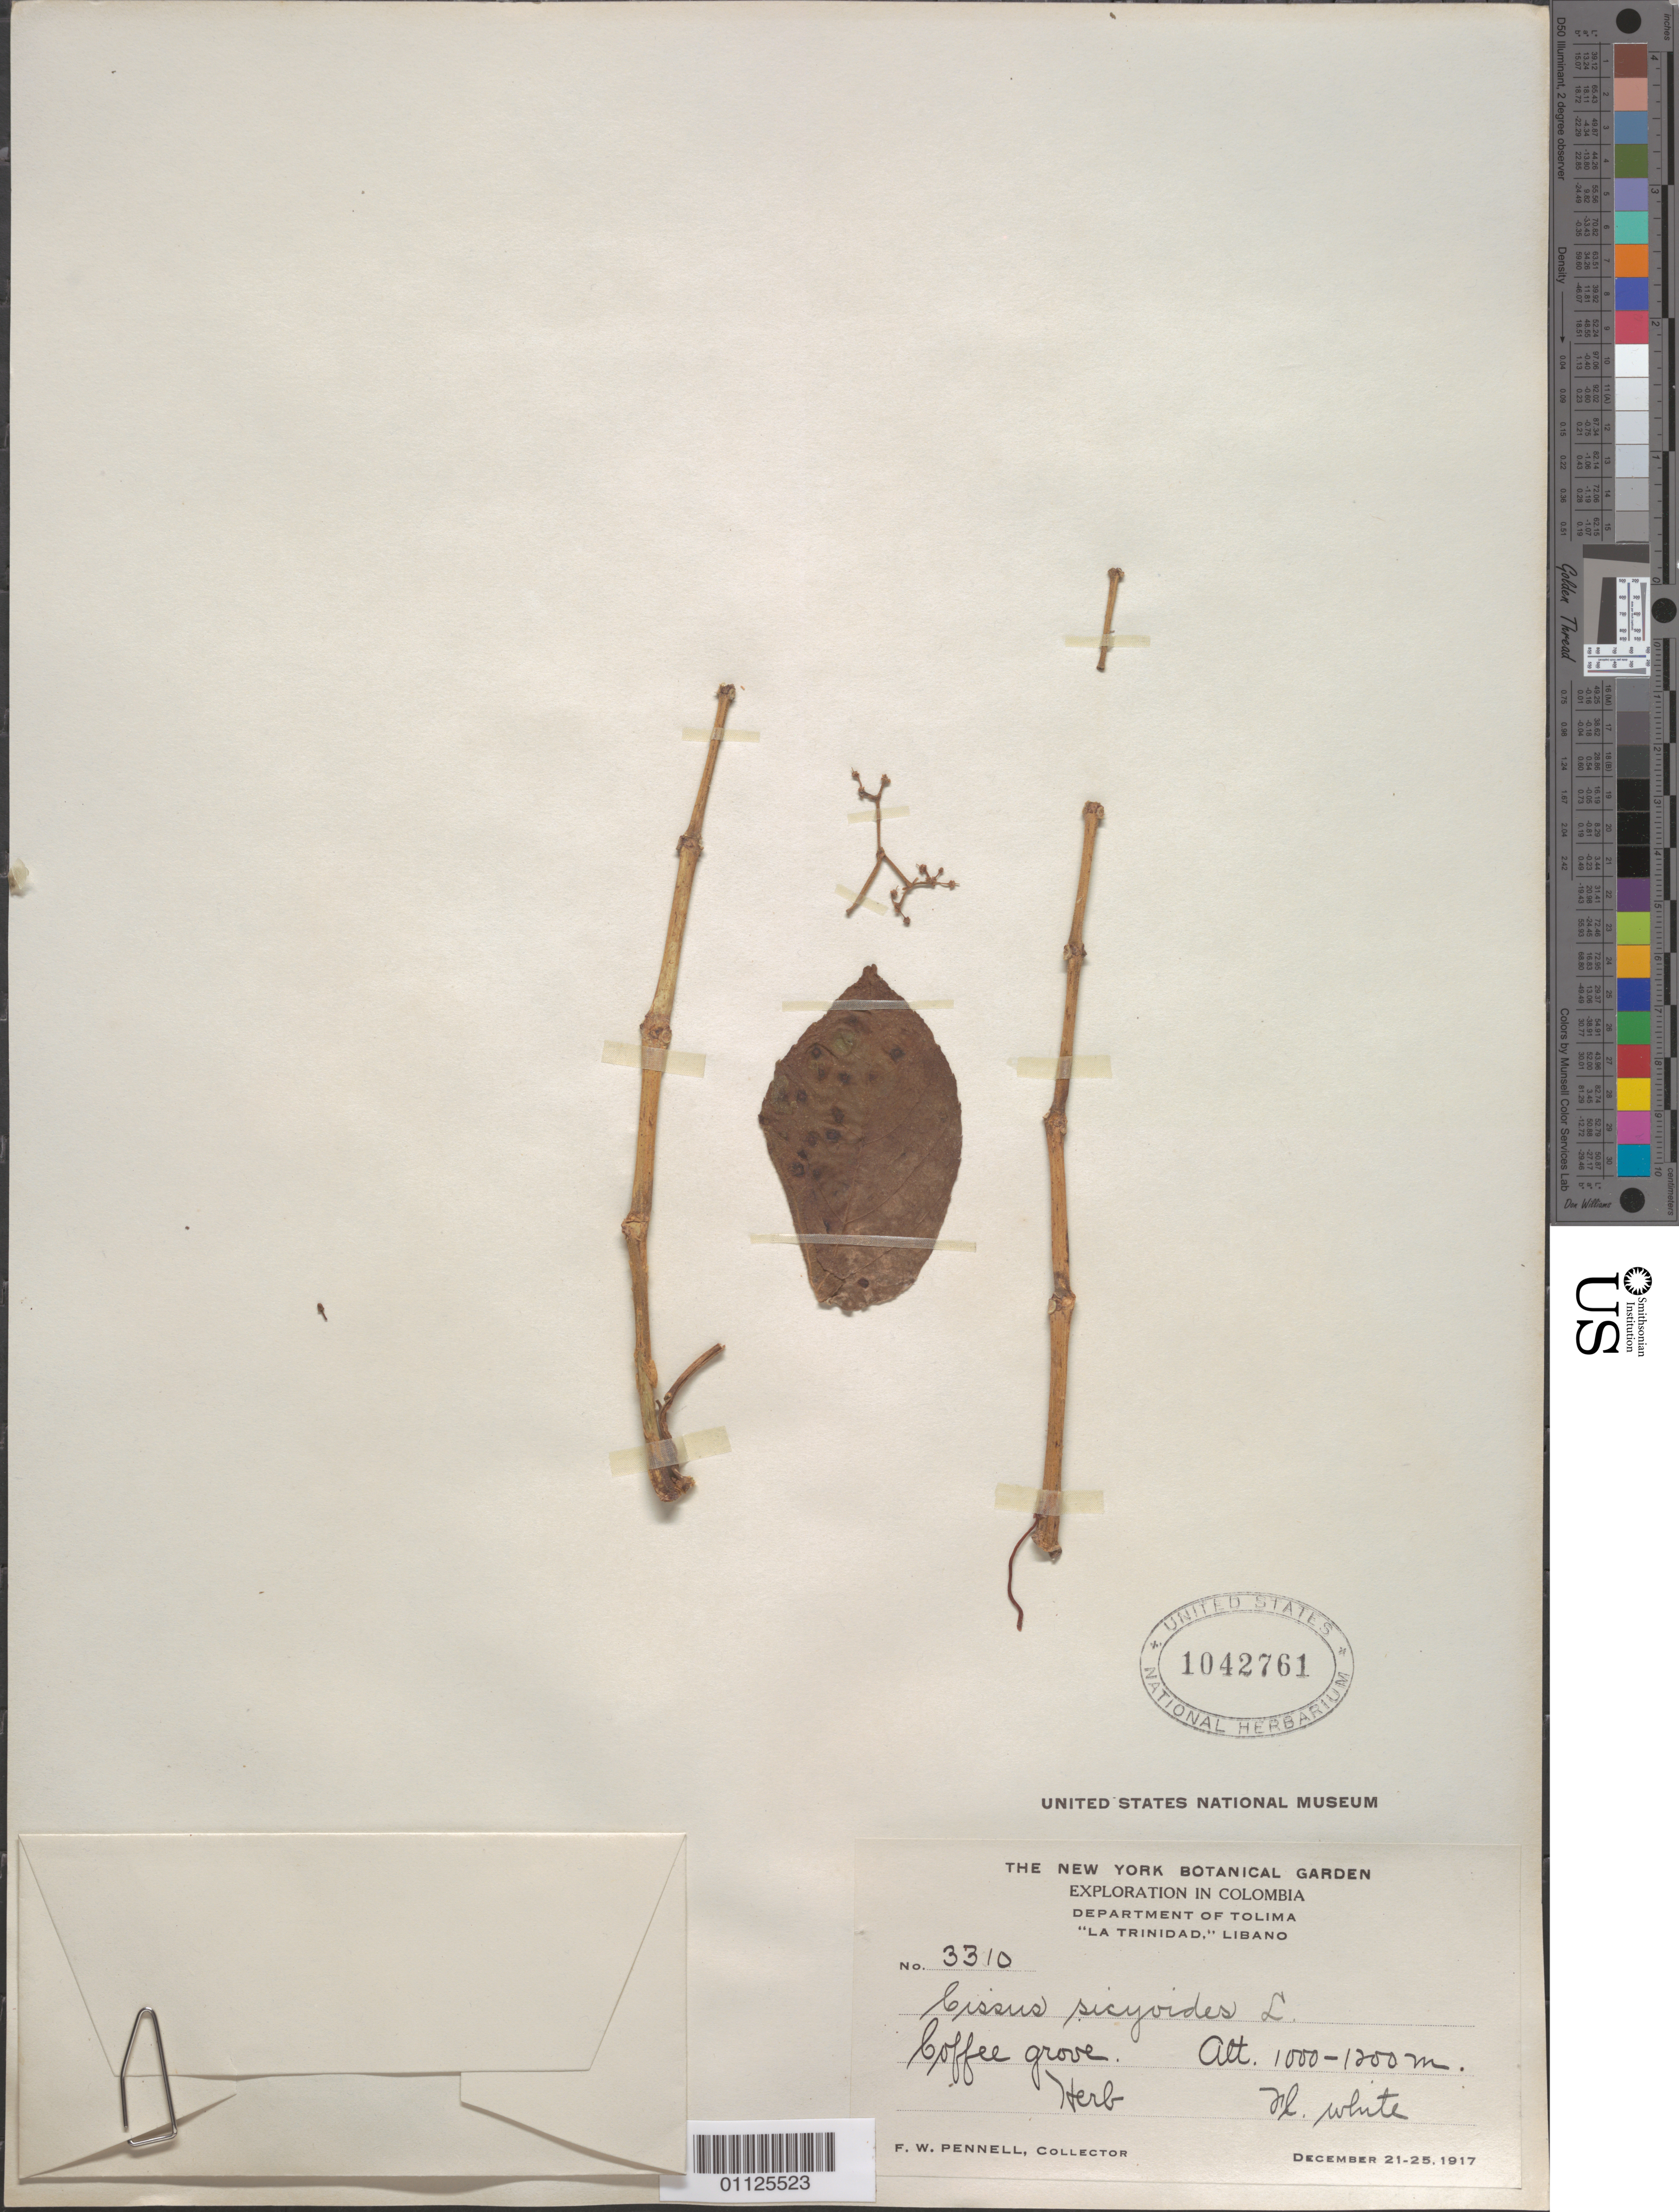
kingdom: Plantae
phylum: Tracheophyta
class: Magnoliopsida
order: Vitales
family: Vitaceae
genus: Cissus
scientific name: Cissus verticillata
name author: (L.) Nicolson & C.E. Jarvis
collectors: F. W. Pennell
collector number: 3310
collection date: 1917-12-21/1925-12-25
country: Colombia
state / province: Tolima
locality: "La Trinidad", Libano.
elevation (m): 1000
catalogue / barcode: US 1042761